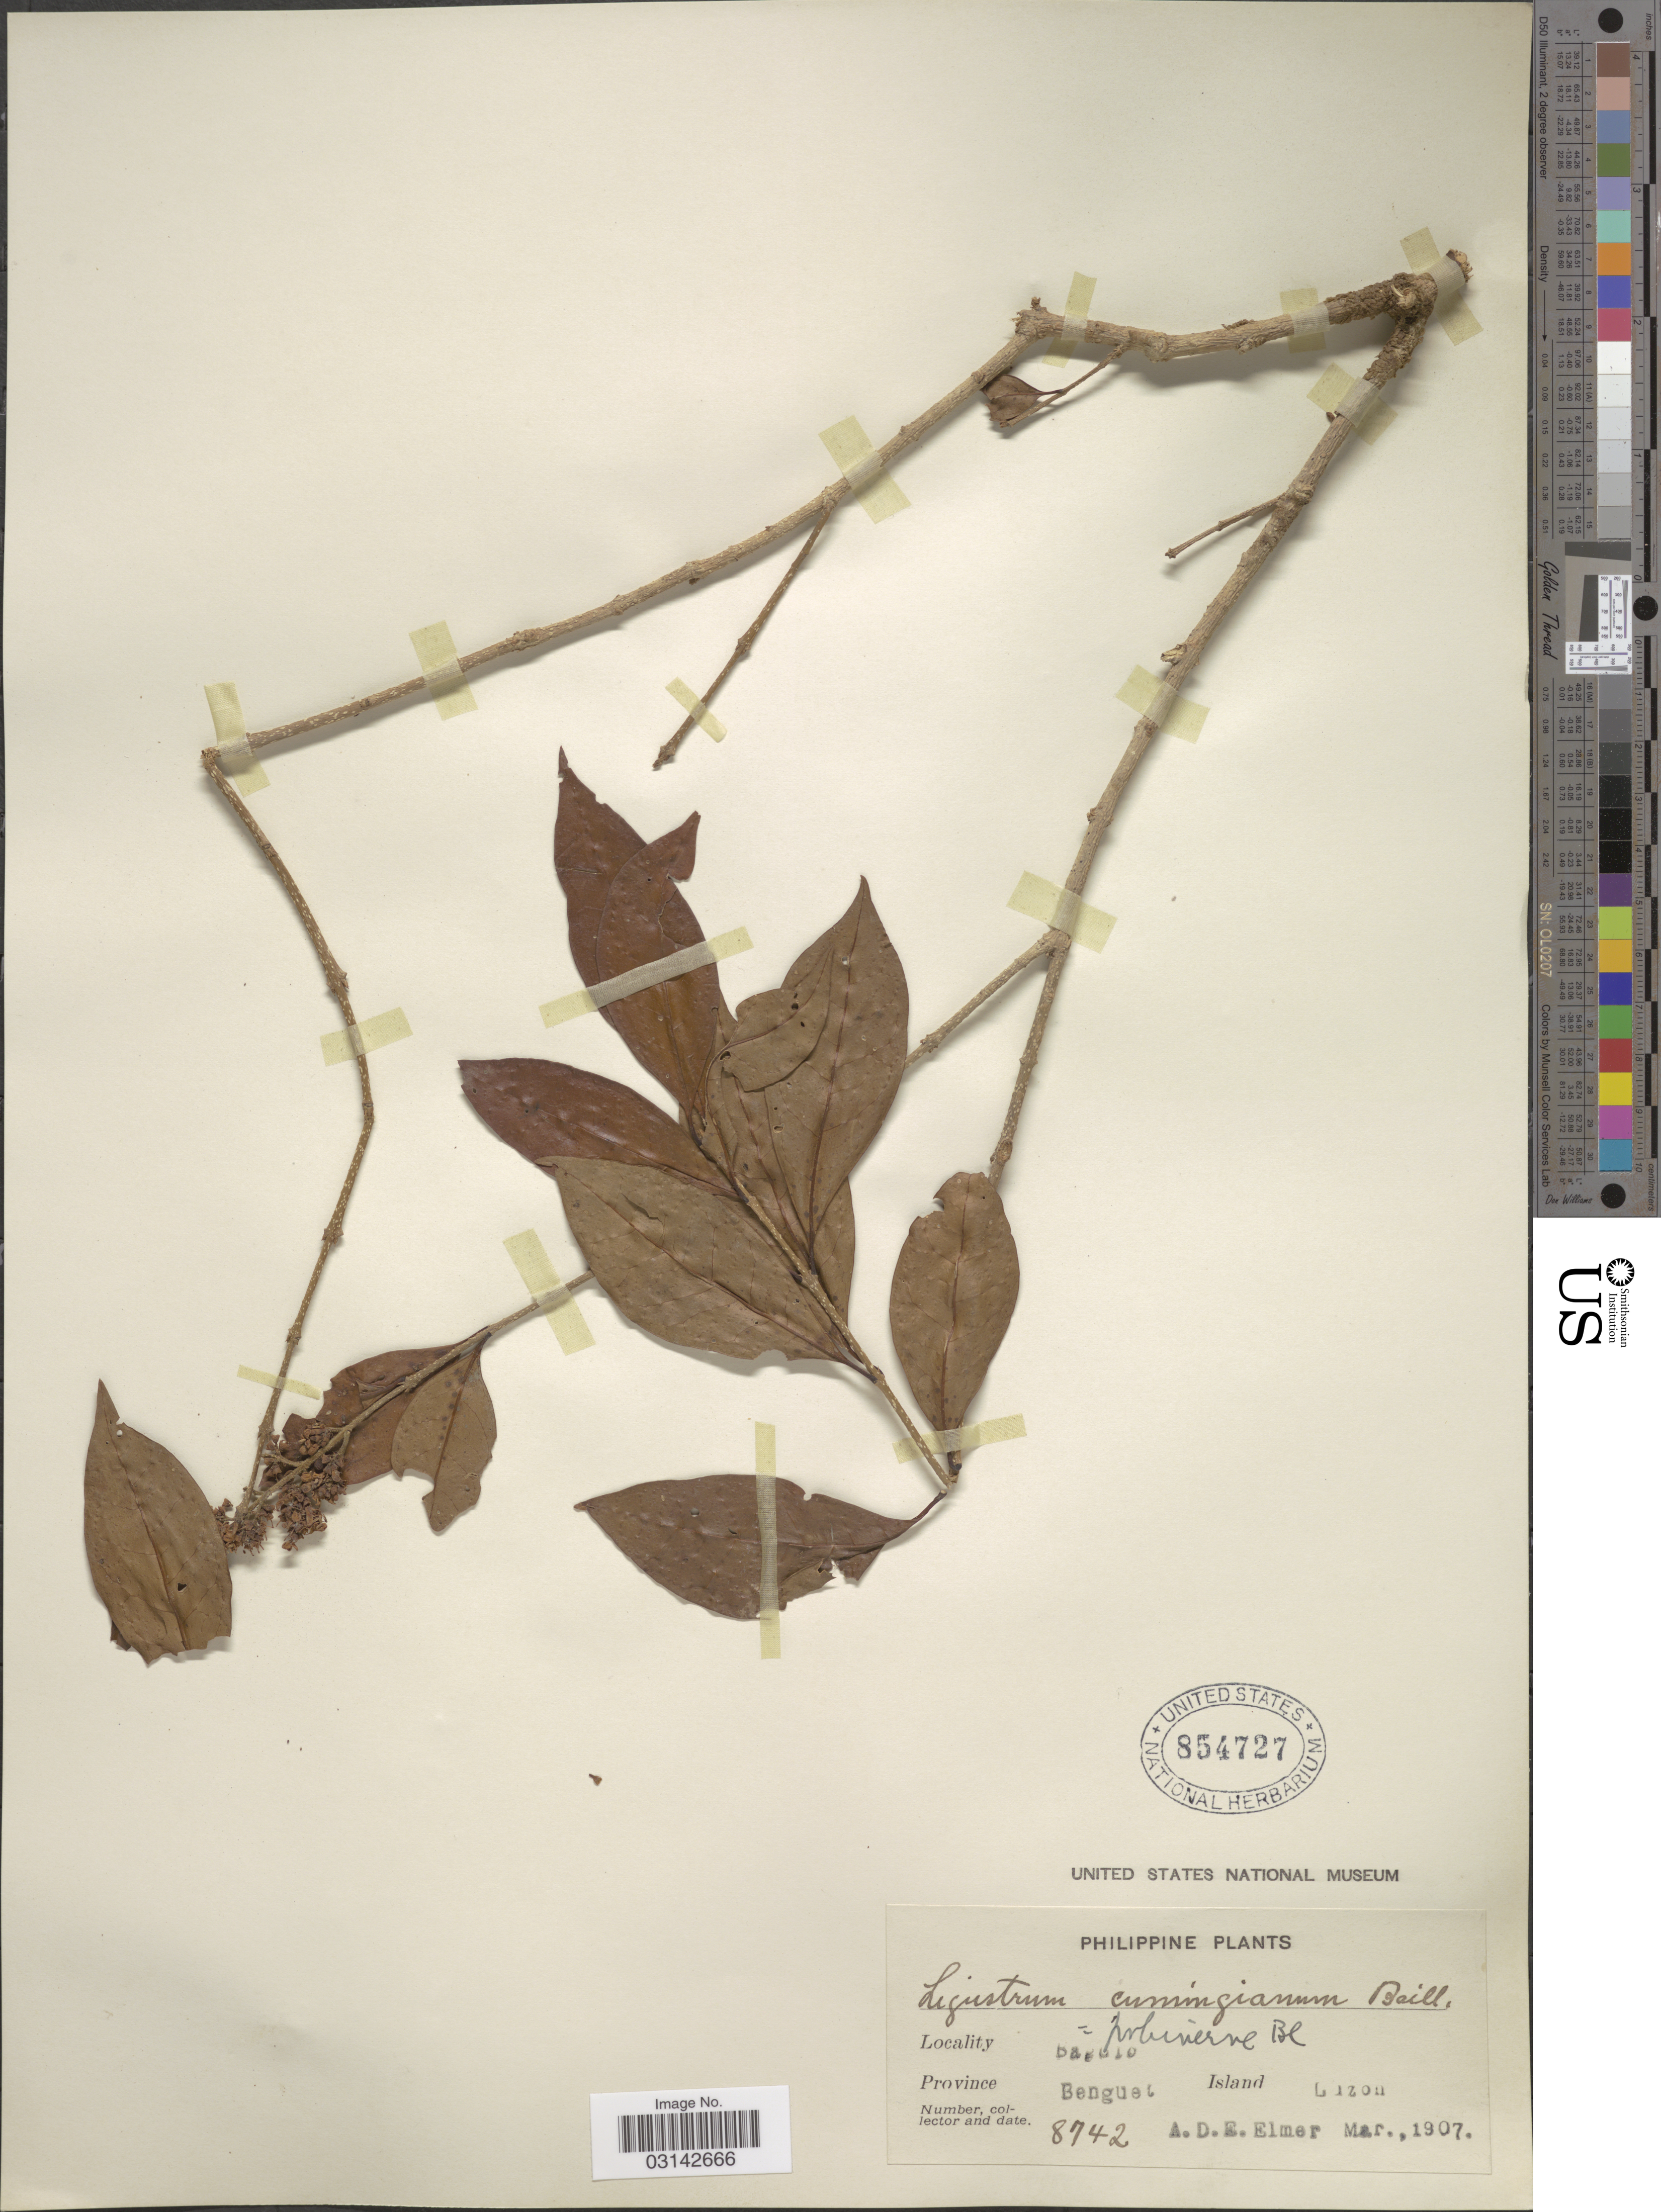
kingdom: Plantae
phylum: Tracheophyta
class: Magnoliopsida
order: Lamiales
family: Oleaceae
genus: Ligustrum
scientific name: Ligustrum sp.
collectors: A. D. E. Elmer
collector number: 8742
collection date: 1907-03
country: Philippines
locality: Baguio, Province Benguet, Island Luzon.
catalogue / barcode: US 854727